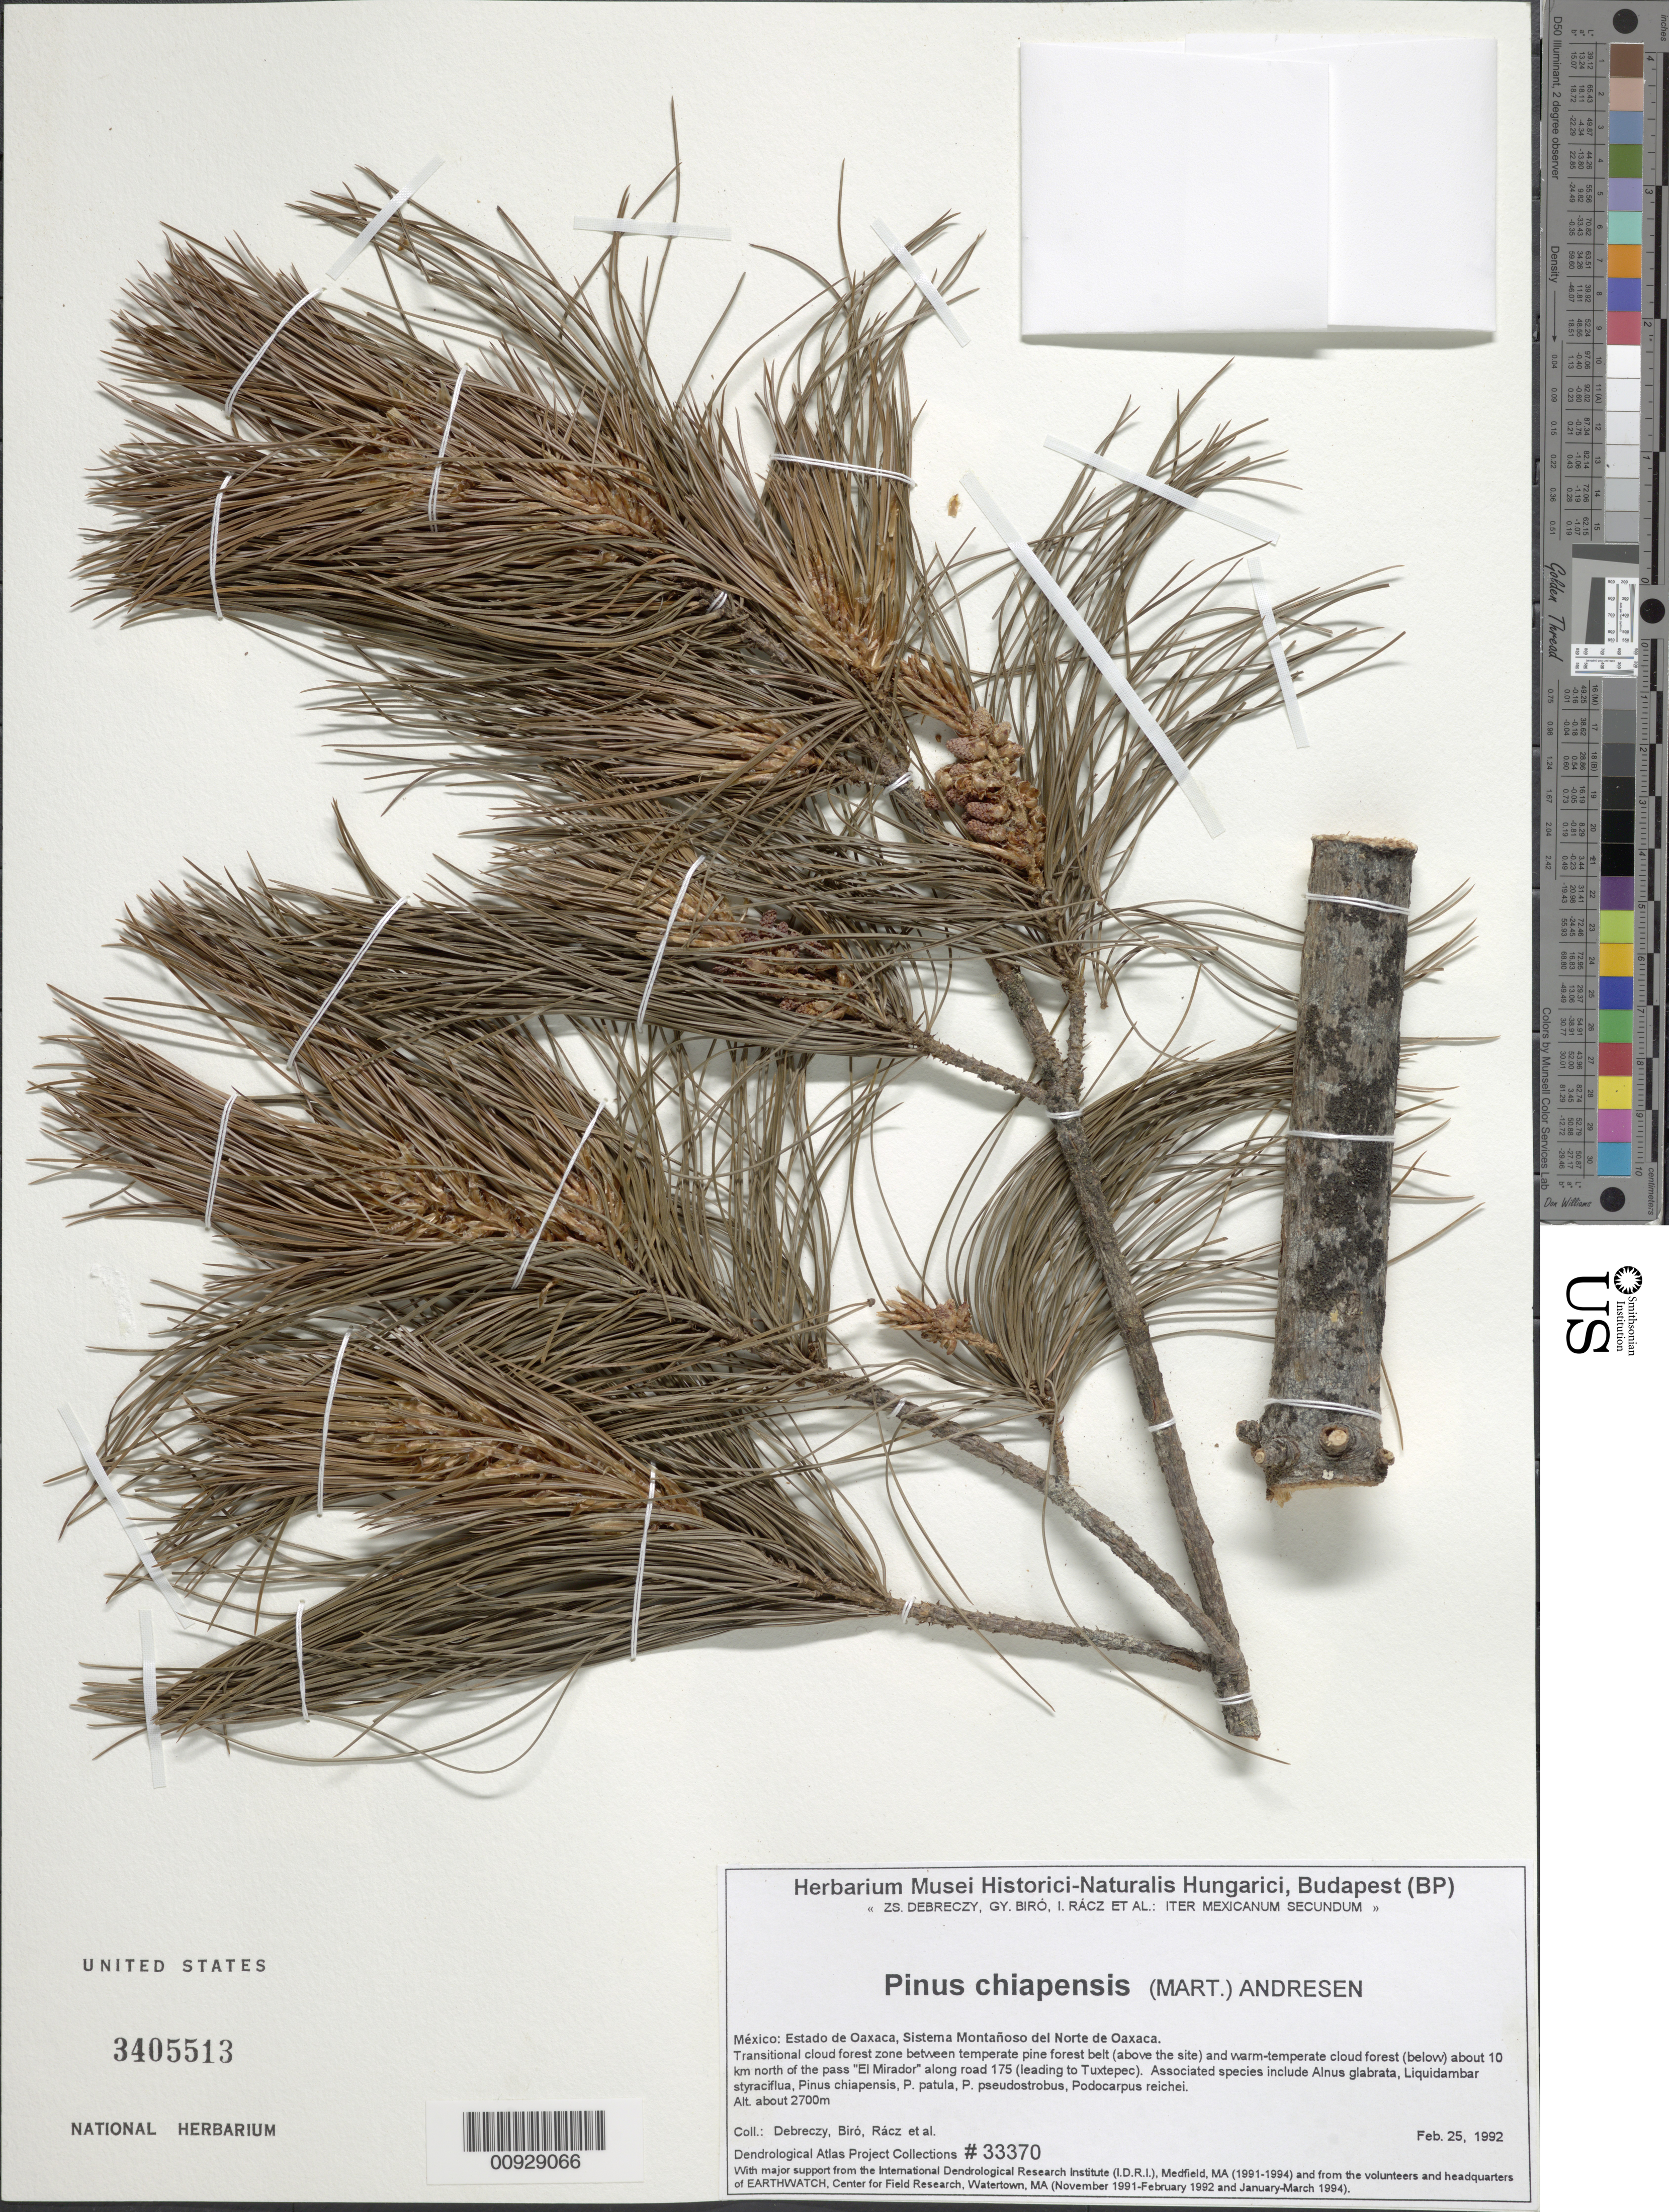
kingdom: Plantae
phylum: Tracheophyta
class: Pinopsida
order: Pinales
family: Pinaceae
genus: Pinus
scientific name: Pinus chiapensis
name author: (Martínez) Andrésen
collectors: Z. Debreczy, G. Biro, I. Rácz & et al.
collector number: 33370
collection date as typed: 25 Feb 1992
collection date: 1992-02-25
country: Mexico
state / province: Oaxaca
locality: About 10 km. north of the pass "El Mirador" along road 175 (leading to Tuxtepec). Sistema Montañoso del Norte de Oaxaca.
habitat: Transitional cloud forest zone between temperate pine forest belt (above the site) & warm-temperature cloud forest (below). Assoc. species include Alnus glabrata, Liquidambar styraciflua, Pinus chiapensis, P. patula, P. pseudostrobus, Podocarpus reichei.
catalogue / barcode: US 3405513